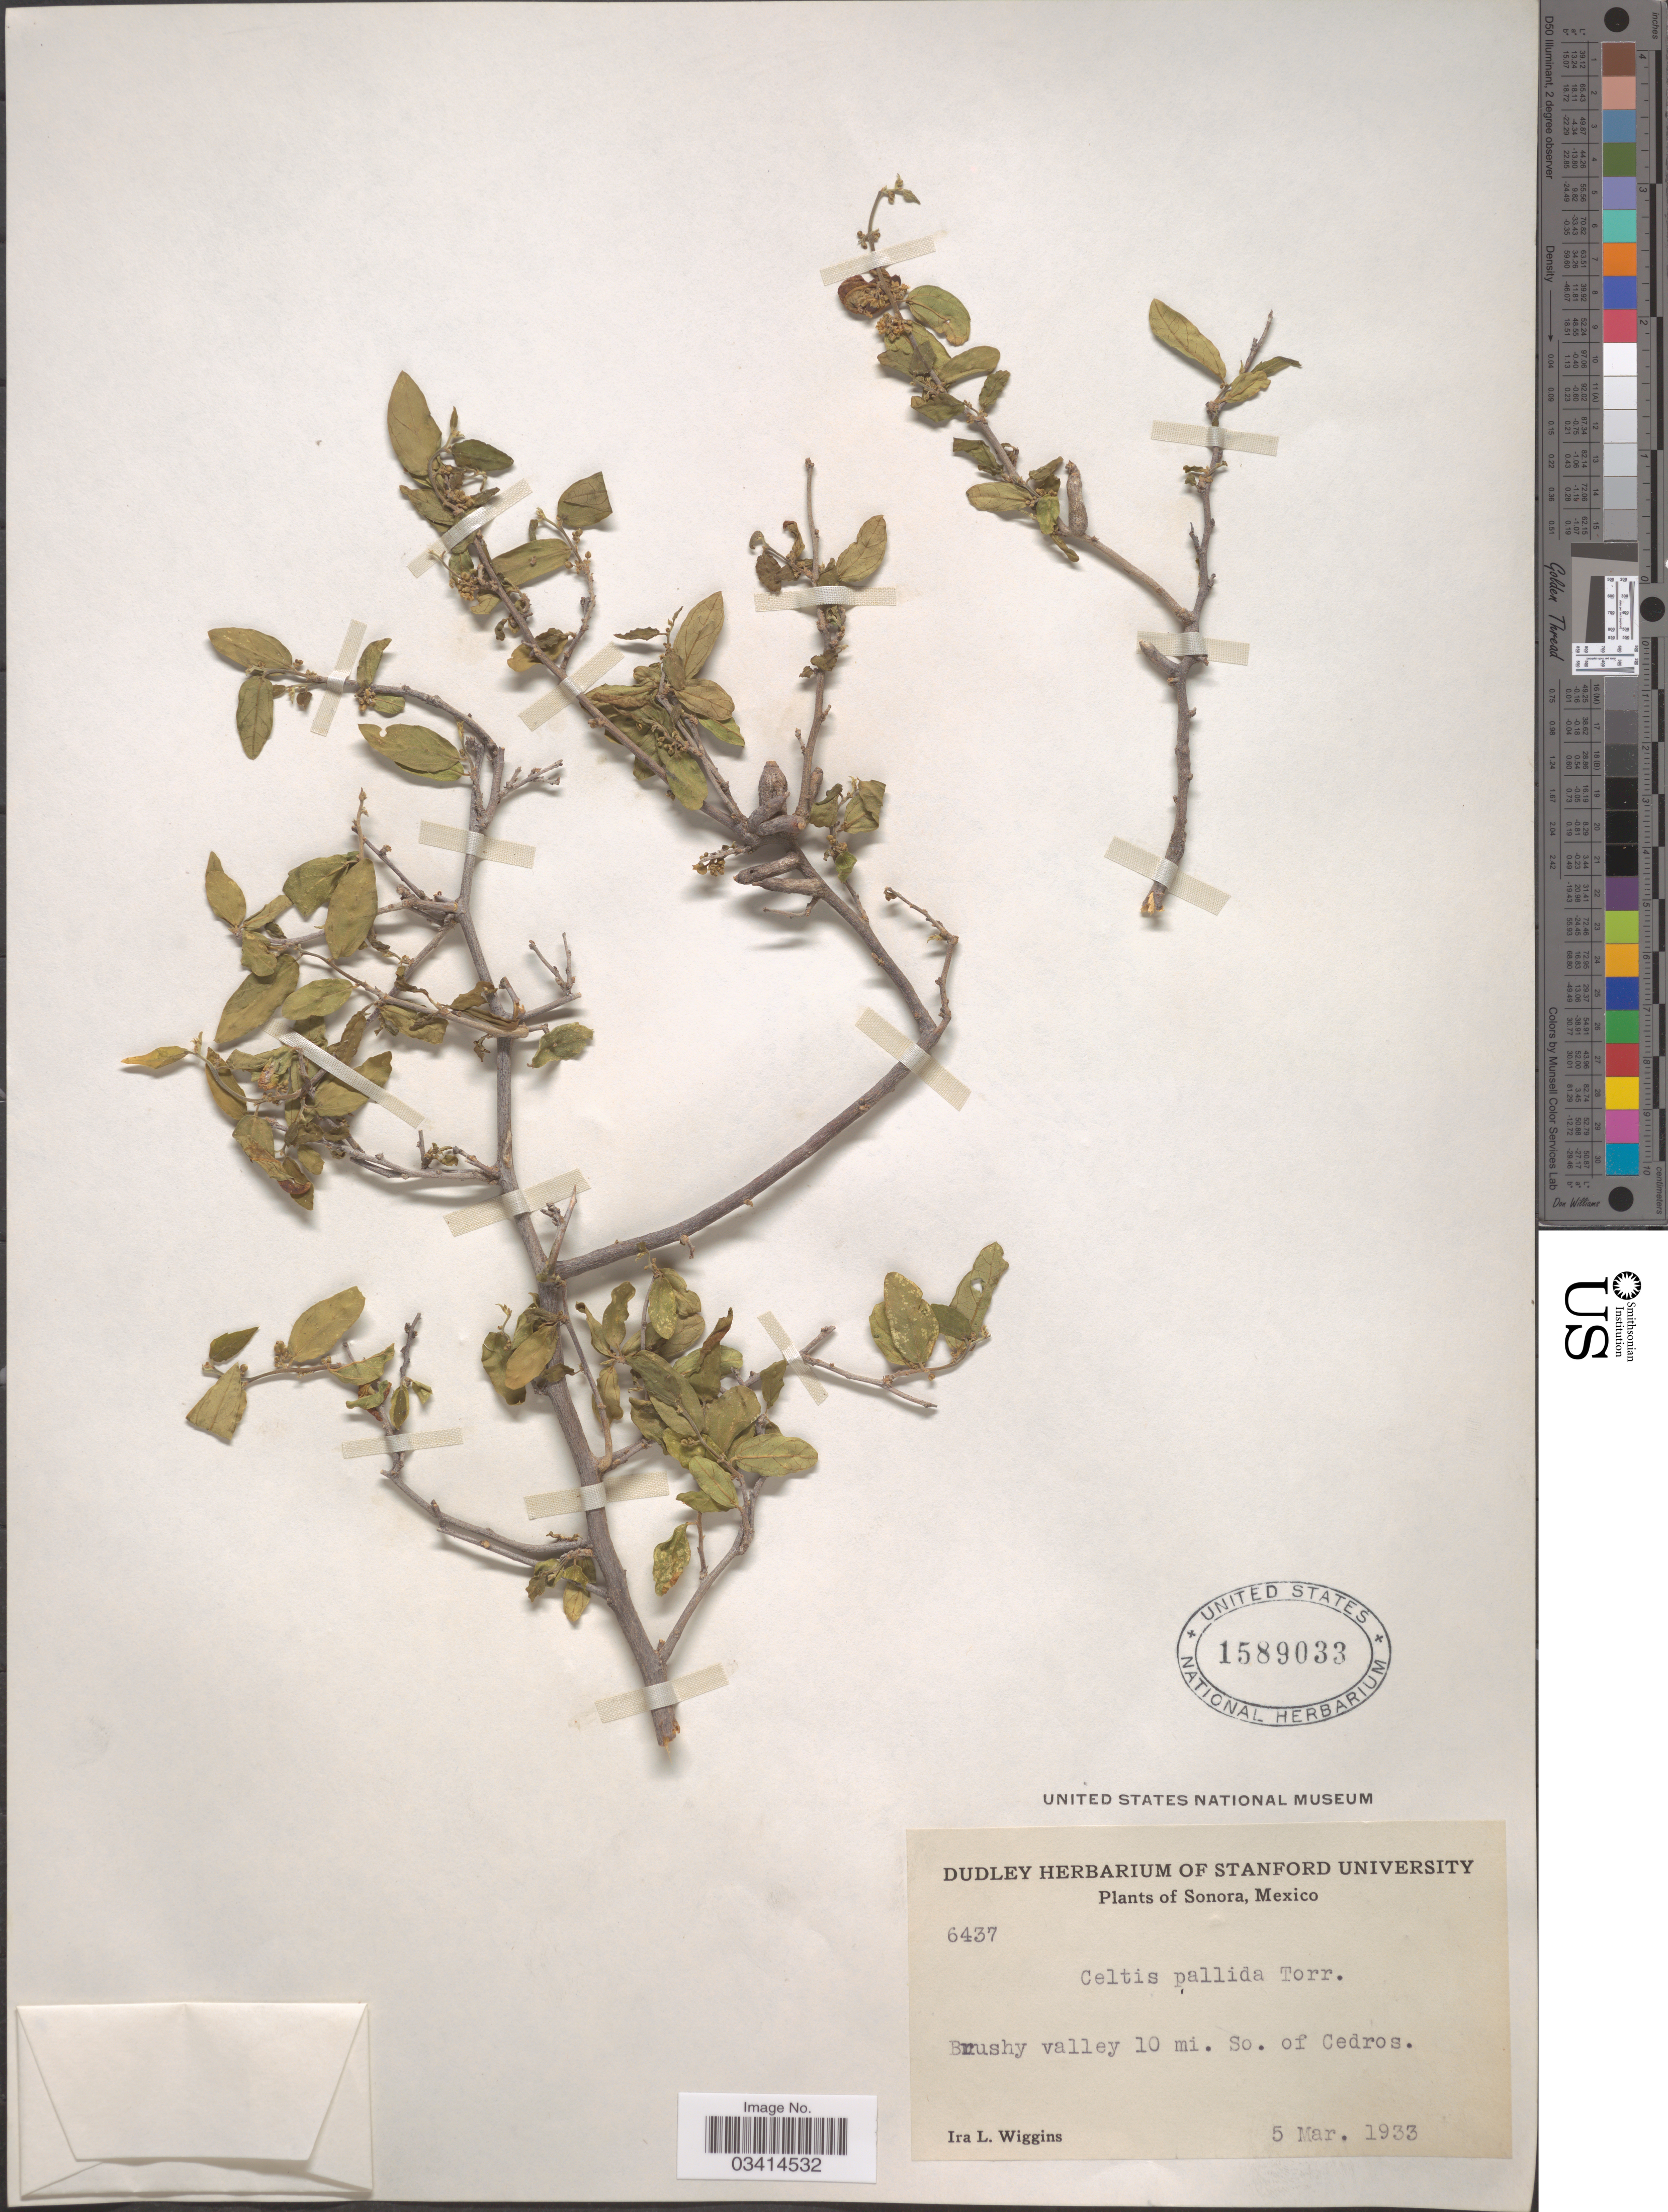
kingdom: Plantae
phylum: Tracheophyta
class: Magnoliopsida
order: Rosales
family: Cannabaceae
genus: Celtis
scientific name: Celtis pallida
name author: Torr. in Emory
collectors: I. L. Wiggins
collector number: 6437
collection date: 1933-03-05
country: Mexico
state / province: Sonora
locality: Brushy valley 10 mi. So. of Cedros.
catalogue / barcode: US 1589033